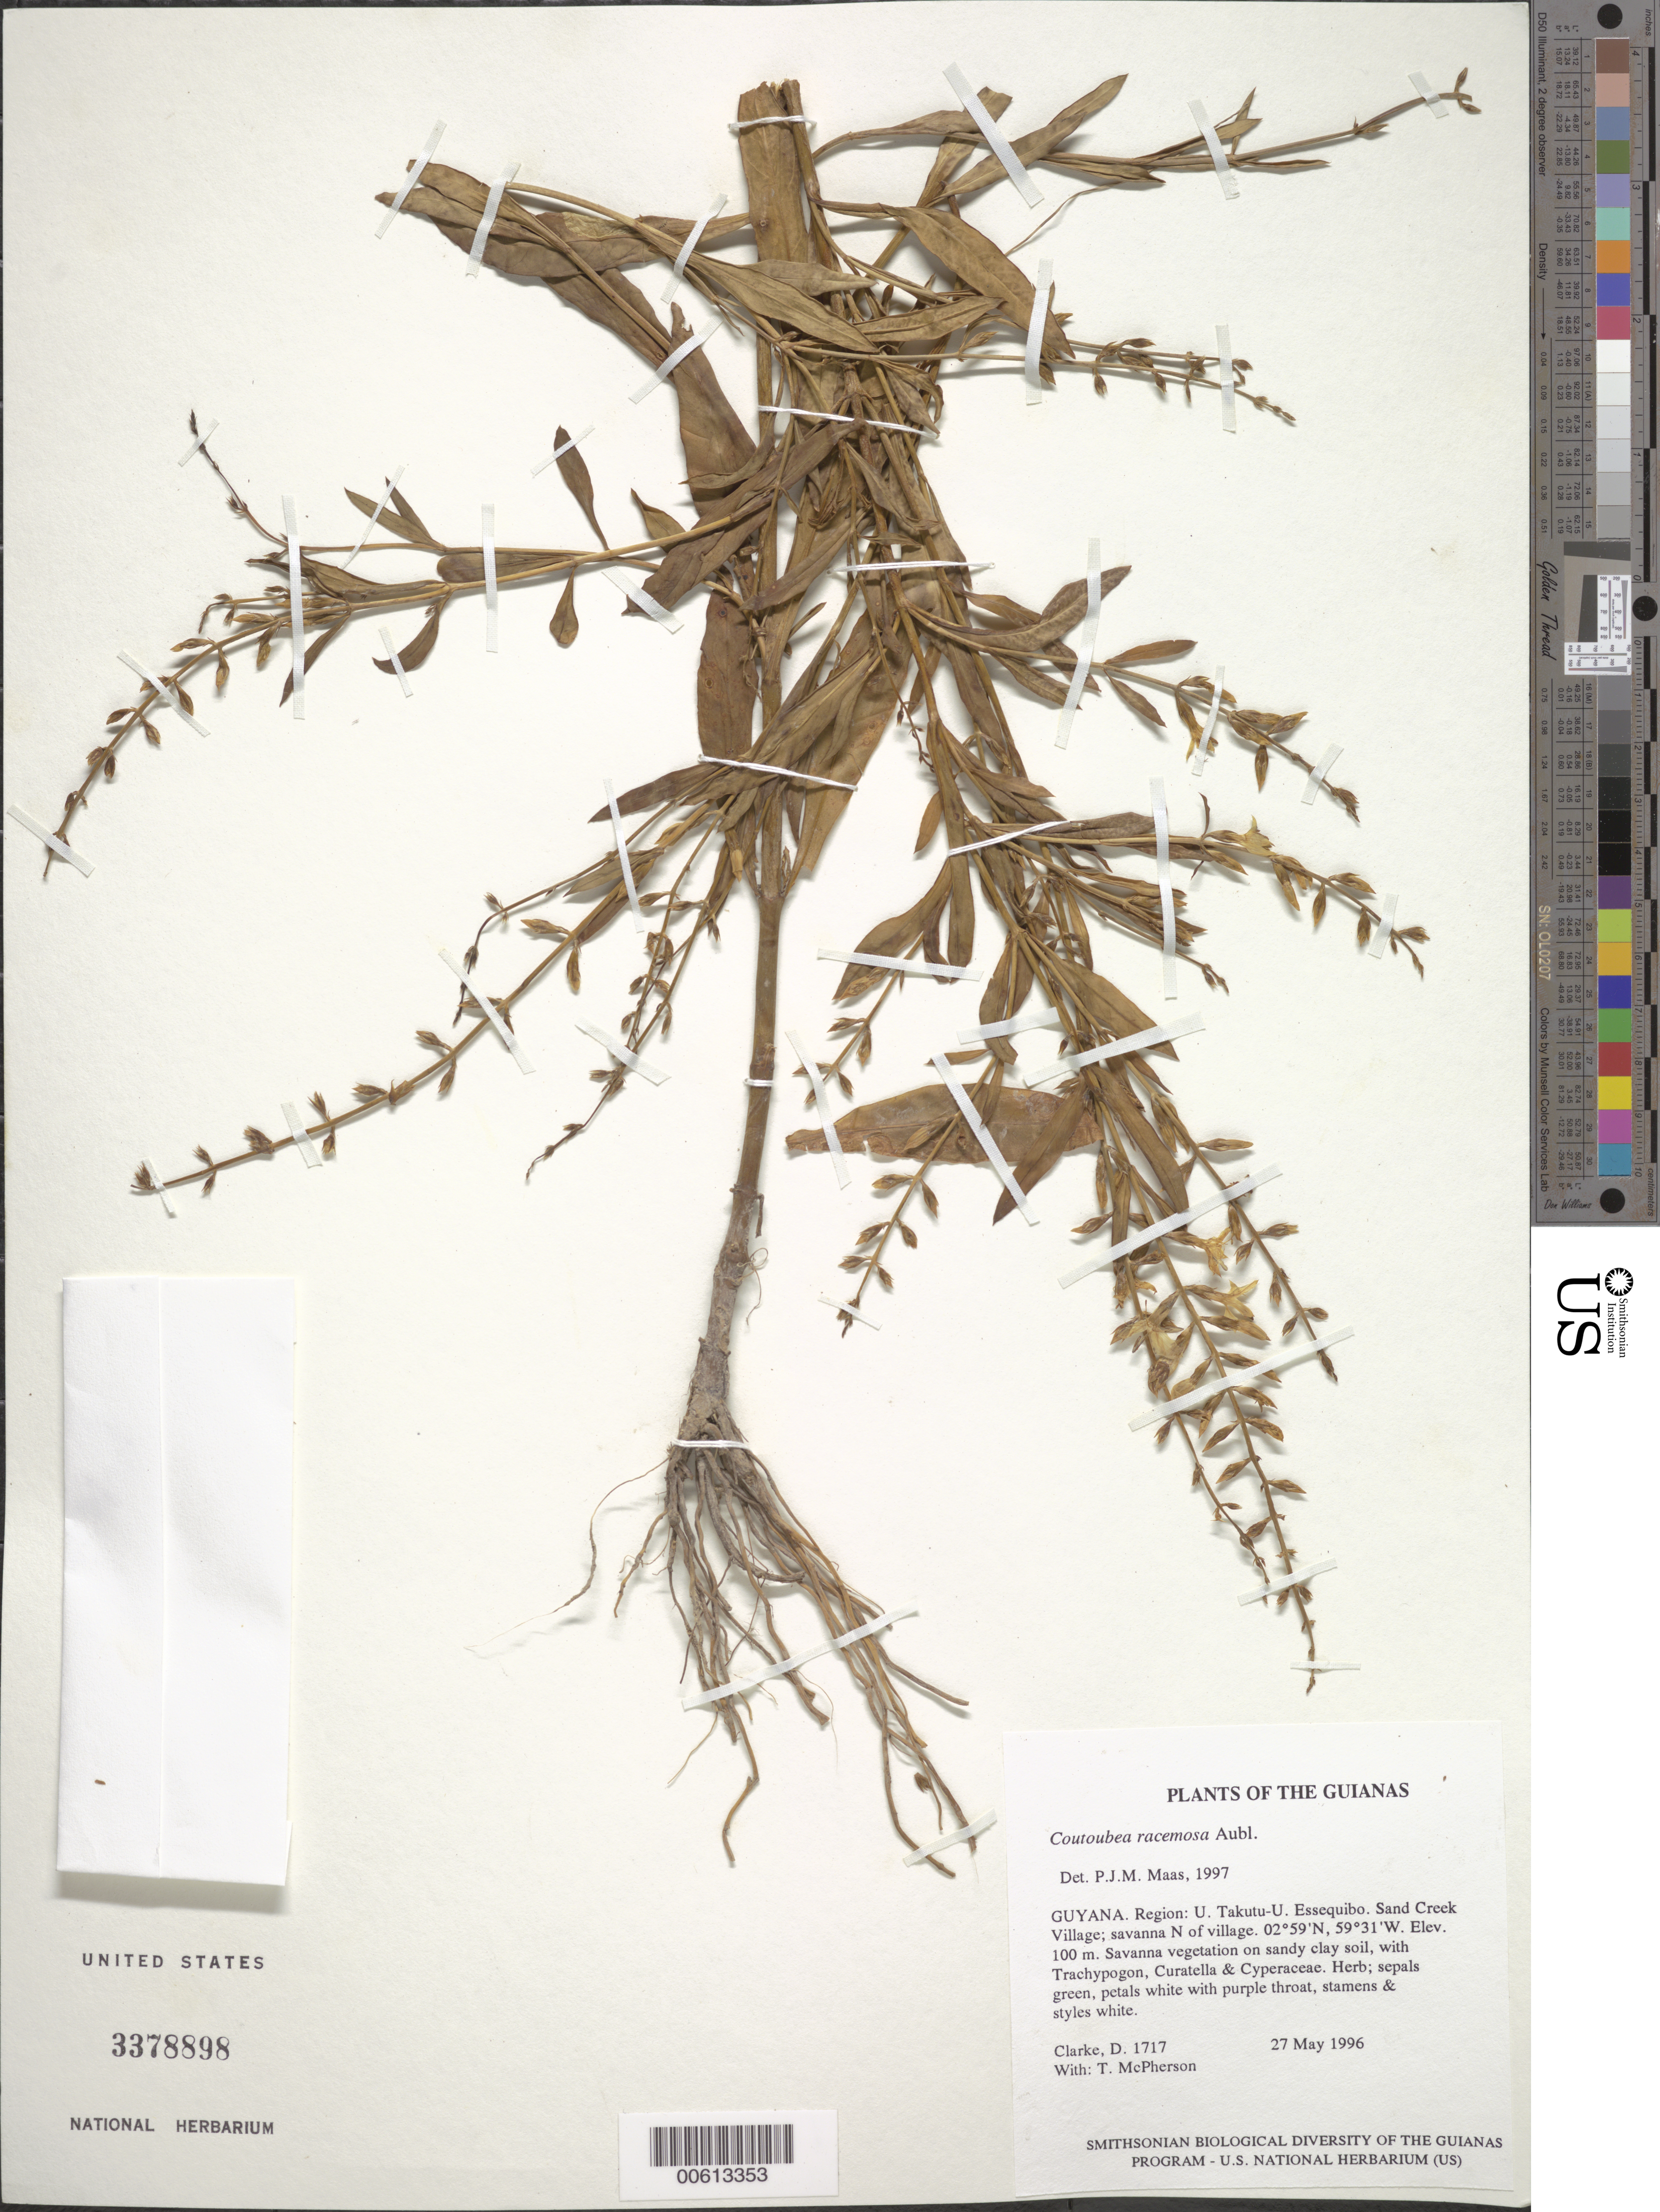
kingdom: Plantae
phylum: Tracheophyta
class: Magnoliopsida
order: Gentianales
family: Gentianaceae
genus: Coutoubea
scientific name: Coutoubea ramosa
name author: Aubl.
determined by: Maas, Paul J. M.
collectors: H. D. Clarke & T. McPherson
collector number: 1717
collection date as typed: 27 May 1996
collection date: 1996-05-27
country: Guyana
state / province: U. Takutu-U. Essequibo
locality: Sand Creek Village; savanna N of village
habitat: Savanna vegetation on sandy clay soil, with Trachypogon, Curatella & Cyperaceae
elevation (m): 100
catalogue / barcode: US 3378898